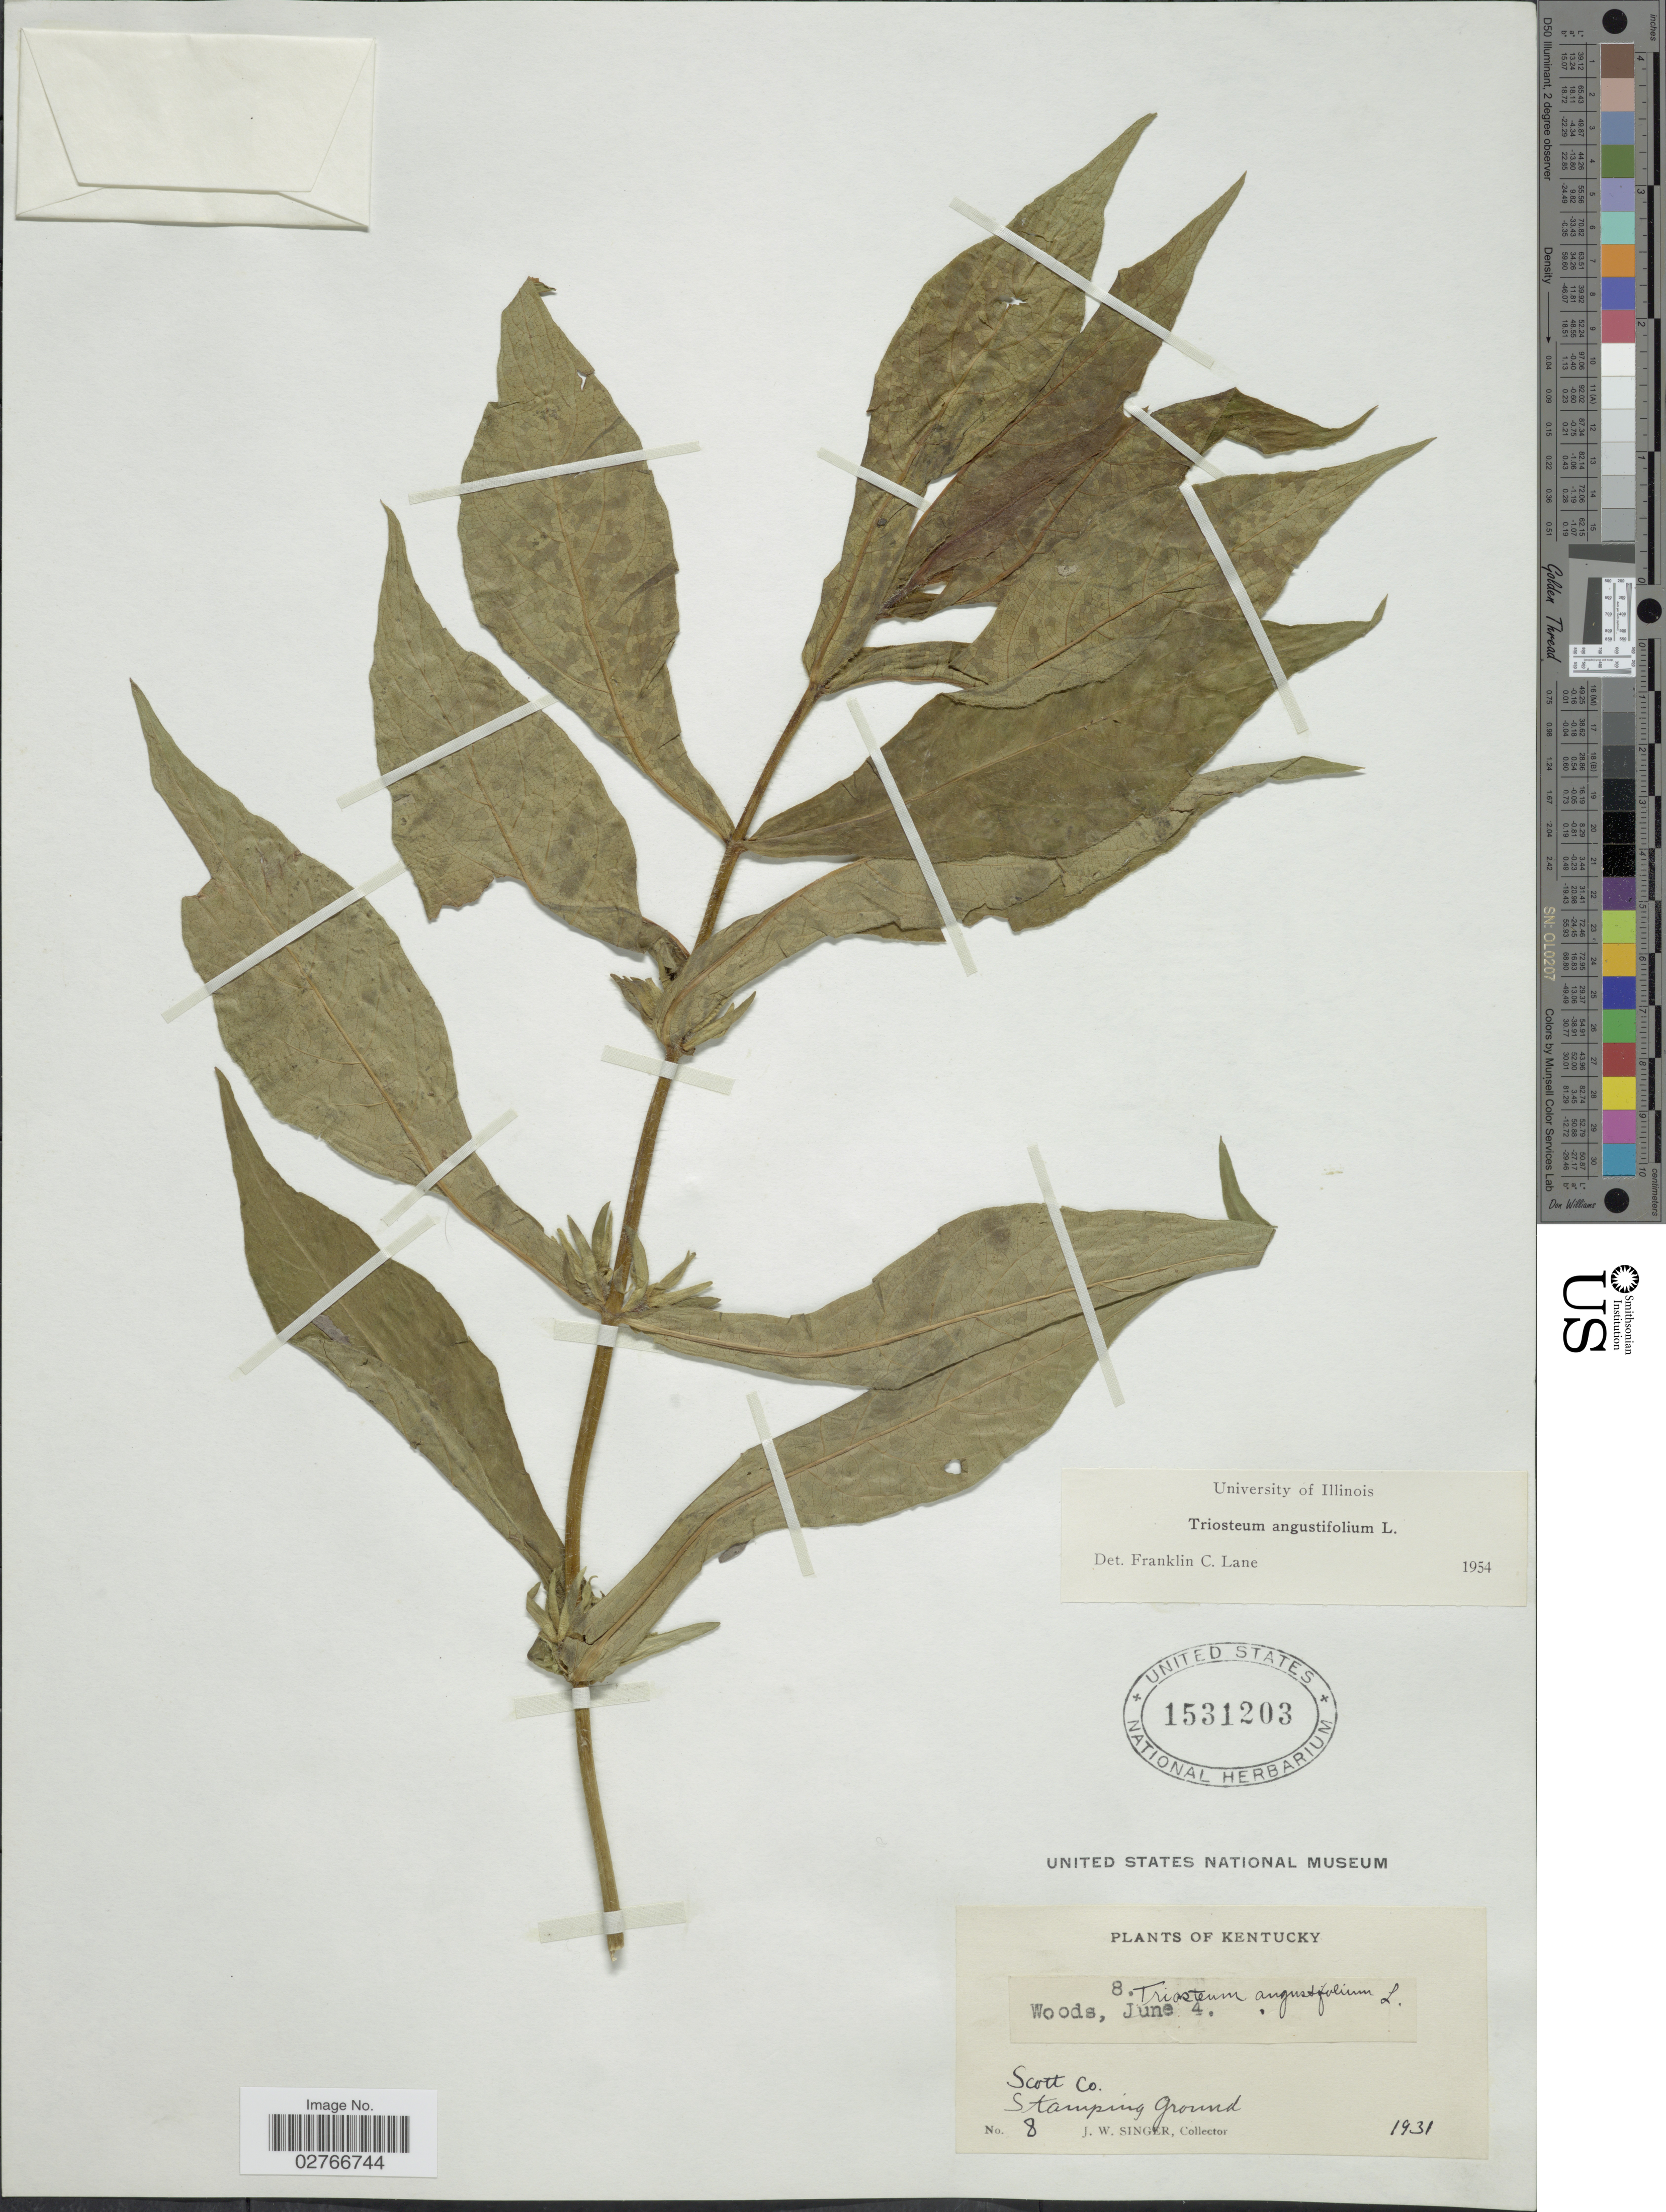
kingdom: Plantae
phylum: Tracheophyta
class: Magnoliopsida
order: Dipsacales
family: Caprifoliaceae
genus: Triosteum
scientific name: Triosteum angustifolium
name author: L.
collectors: J. EW. Singer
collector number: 8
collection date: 1931-06-04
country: United States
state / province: Kentucky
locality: Scott Co. Stamping Ground.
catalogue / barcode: US 1531203